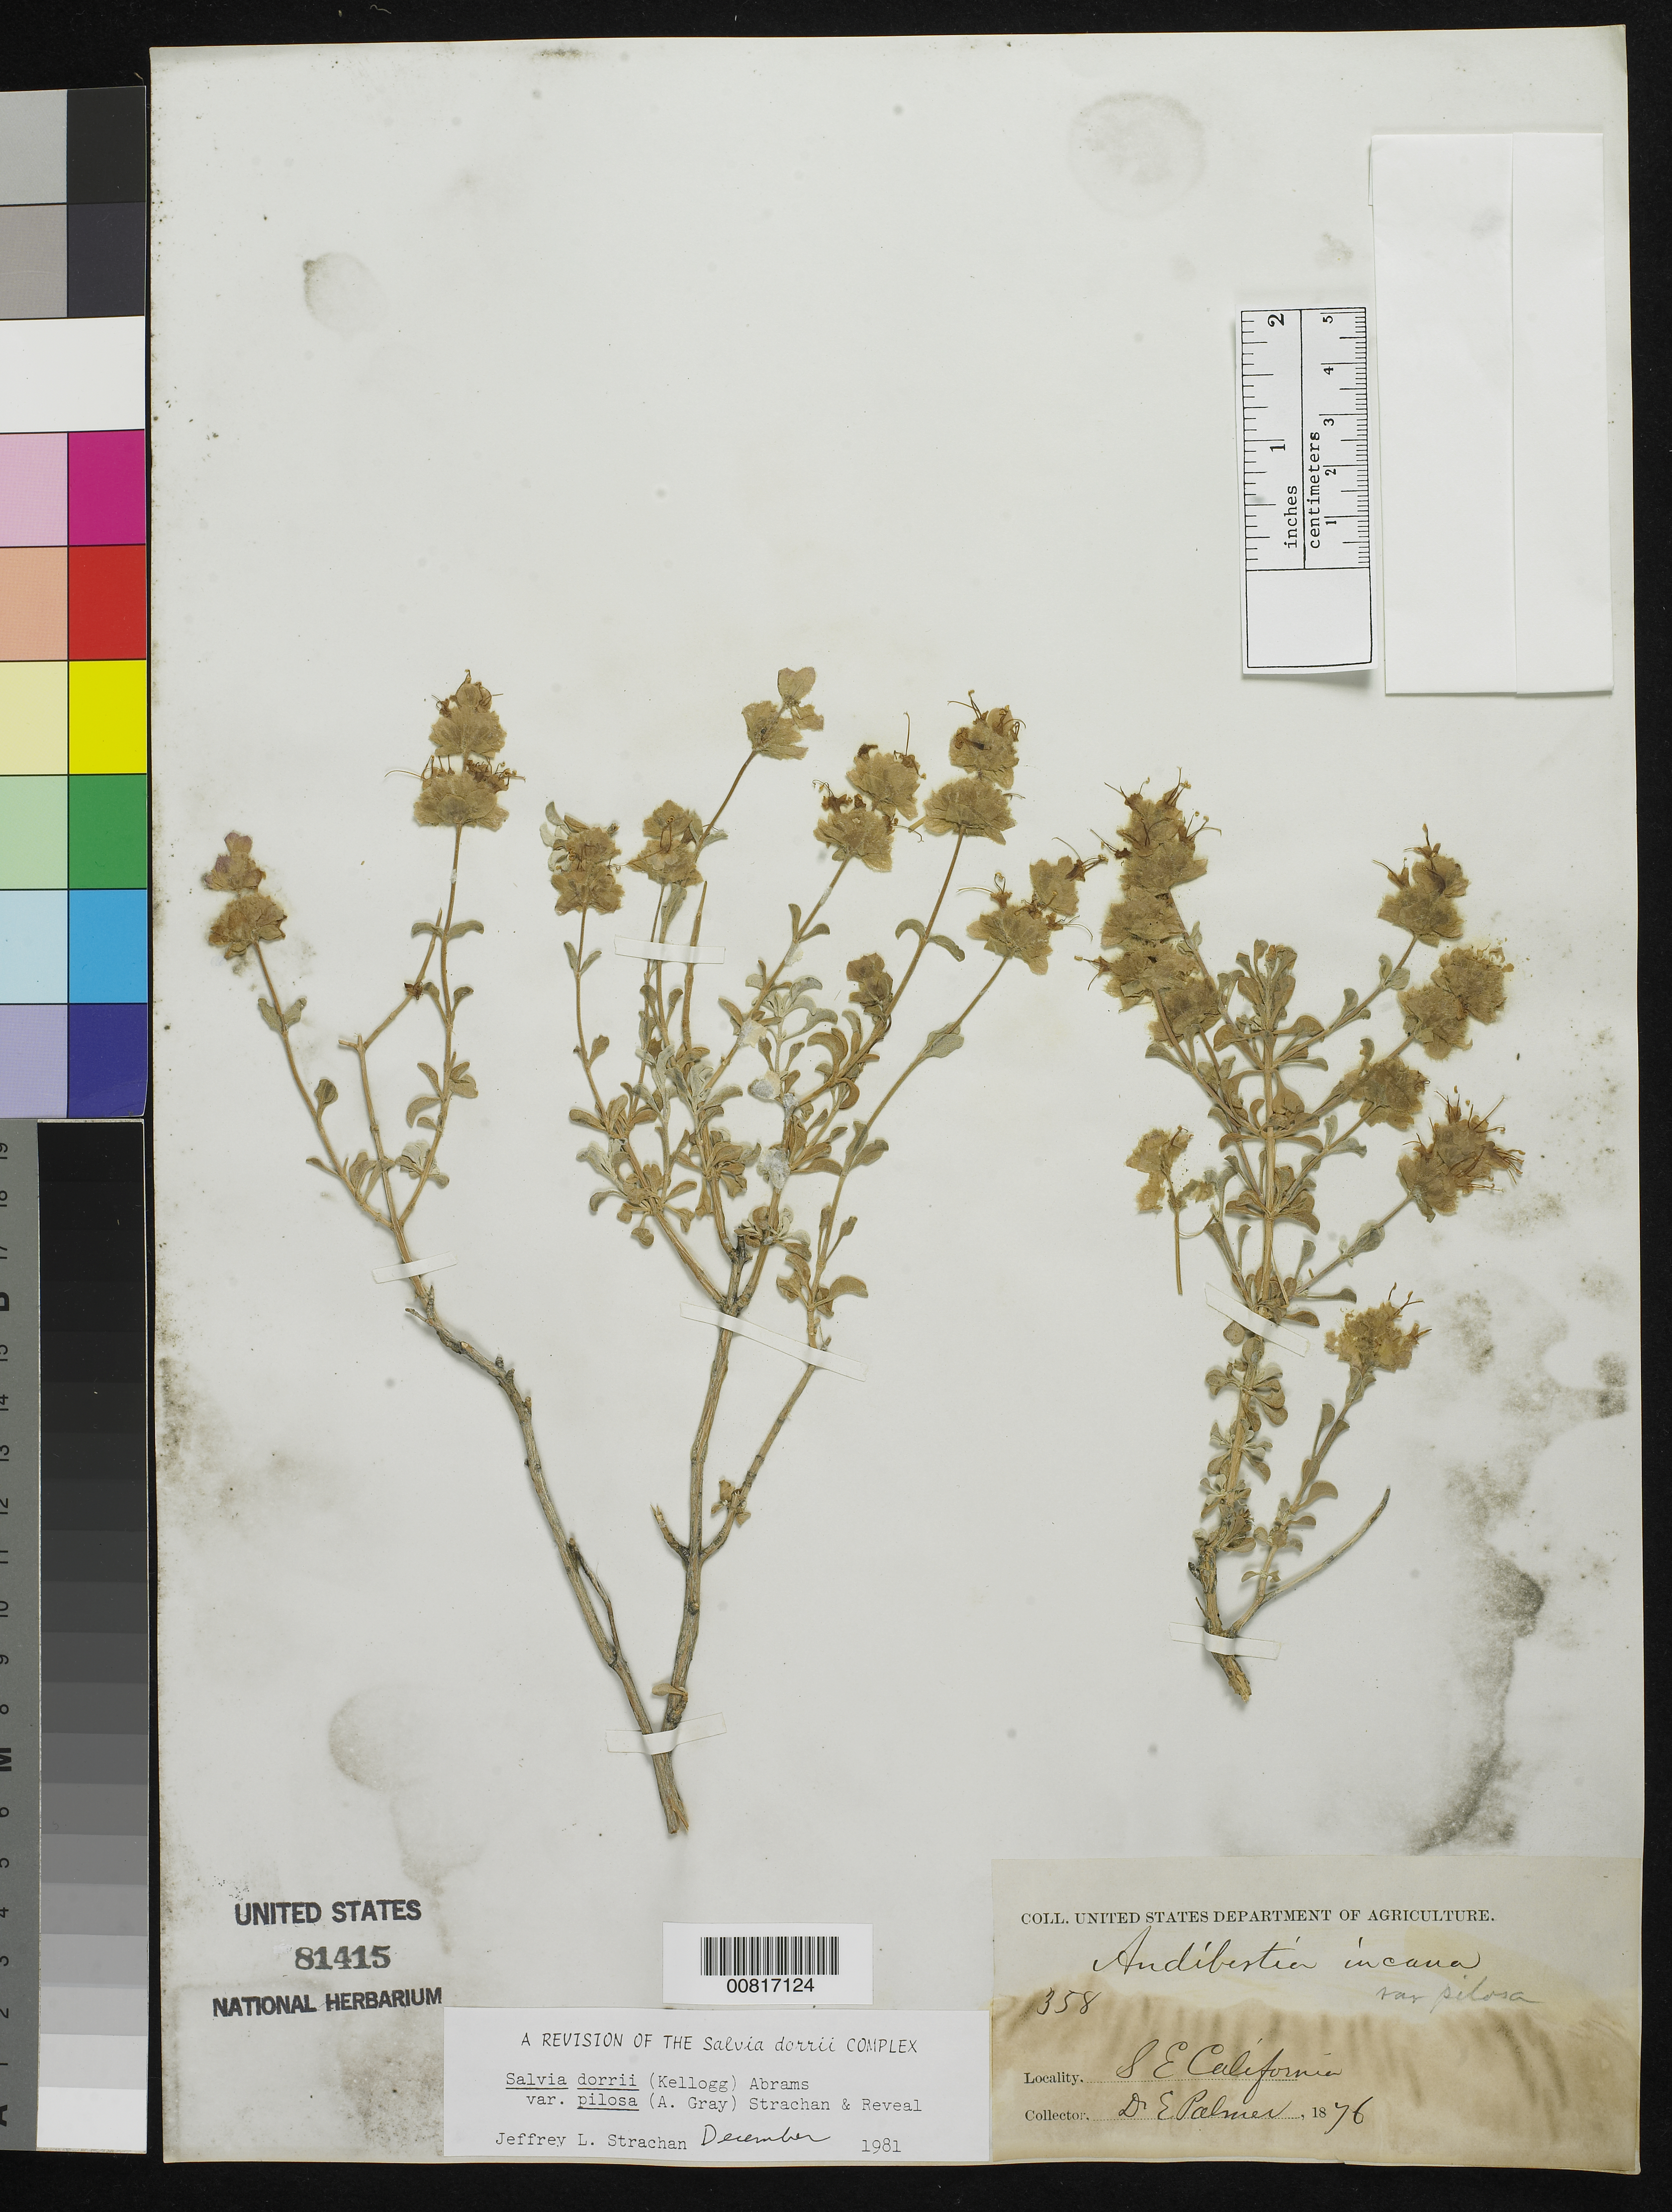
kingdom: Plantae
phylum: Tracheophyta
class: Magnoliopsida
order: Lamiales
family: Lamiaceae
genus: Salvia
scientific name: Salvia dorrii var. pilosa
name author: (A. Gray) Strachan & Reveal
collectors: E. Palmer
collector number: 358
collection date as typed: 1876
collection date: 1876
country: United States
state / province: California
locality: SE California.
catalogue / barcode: US 81415